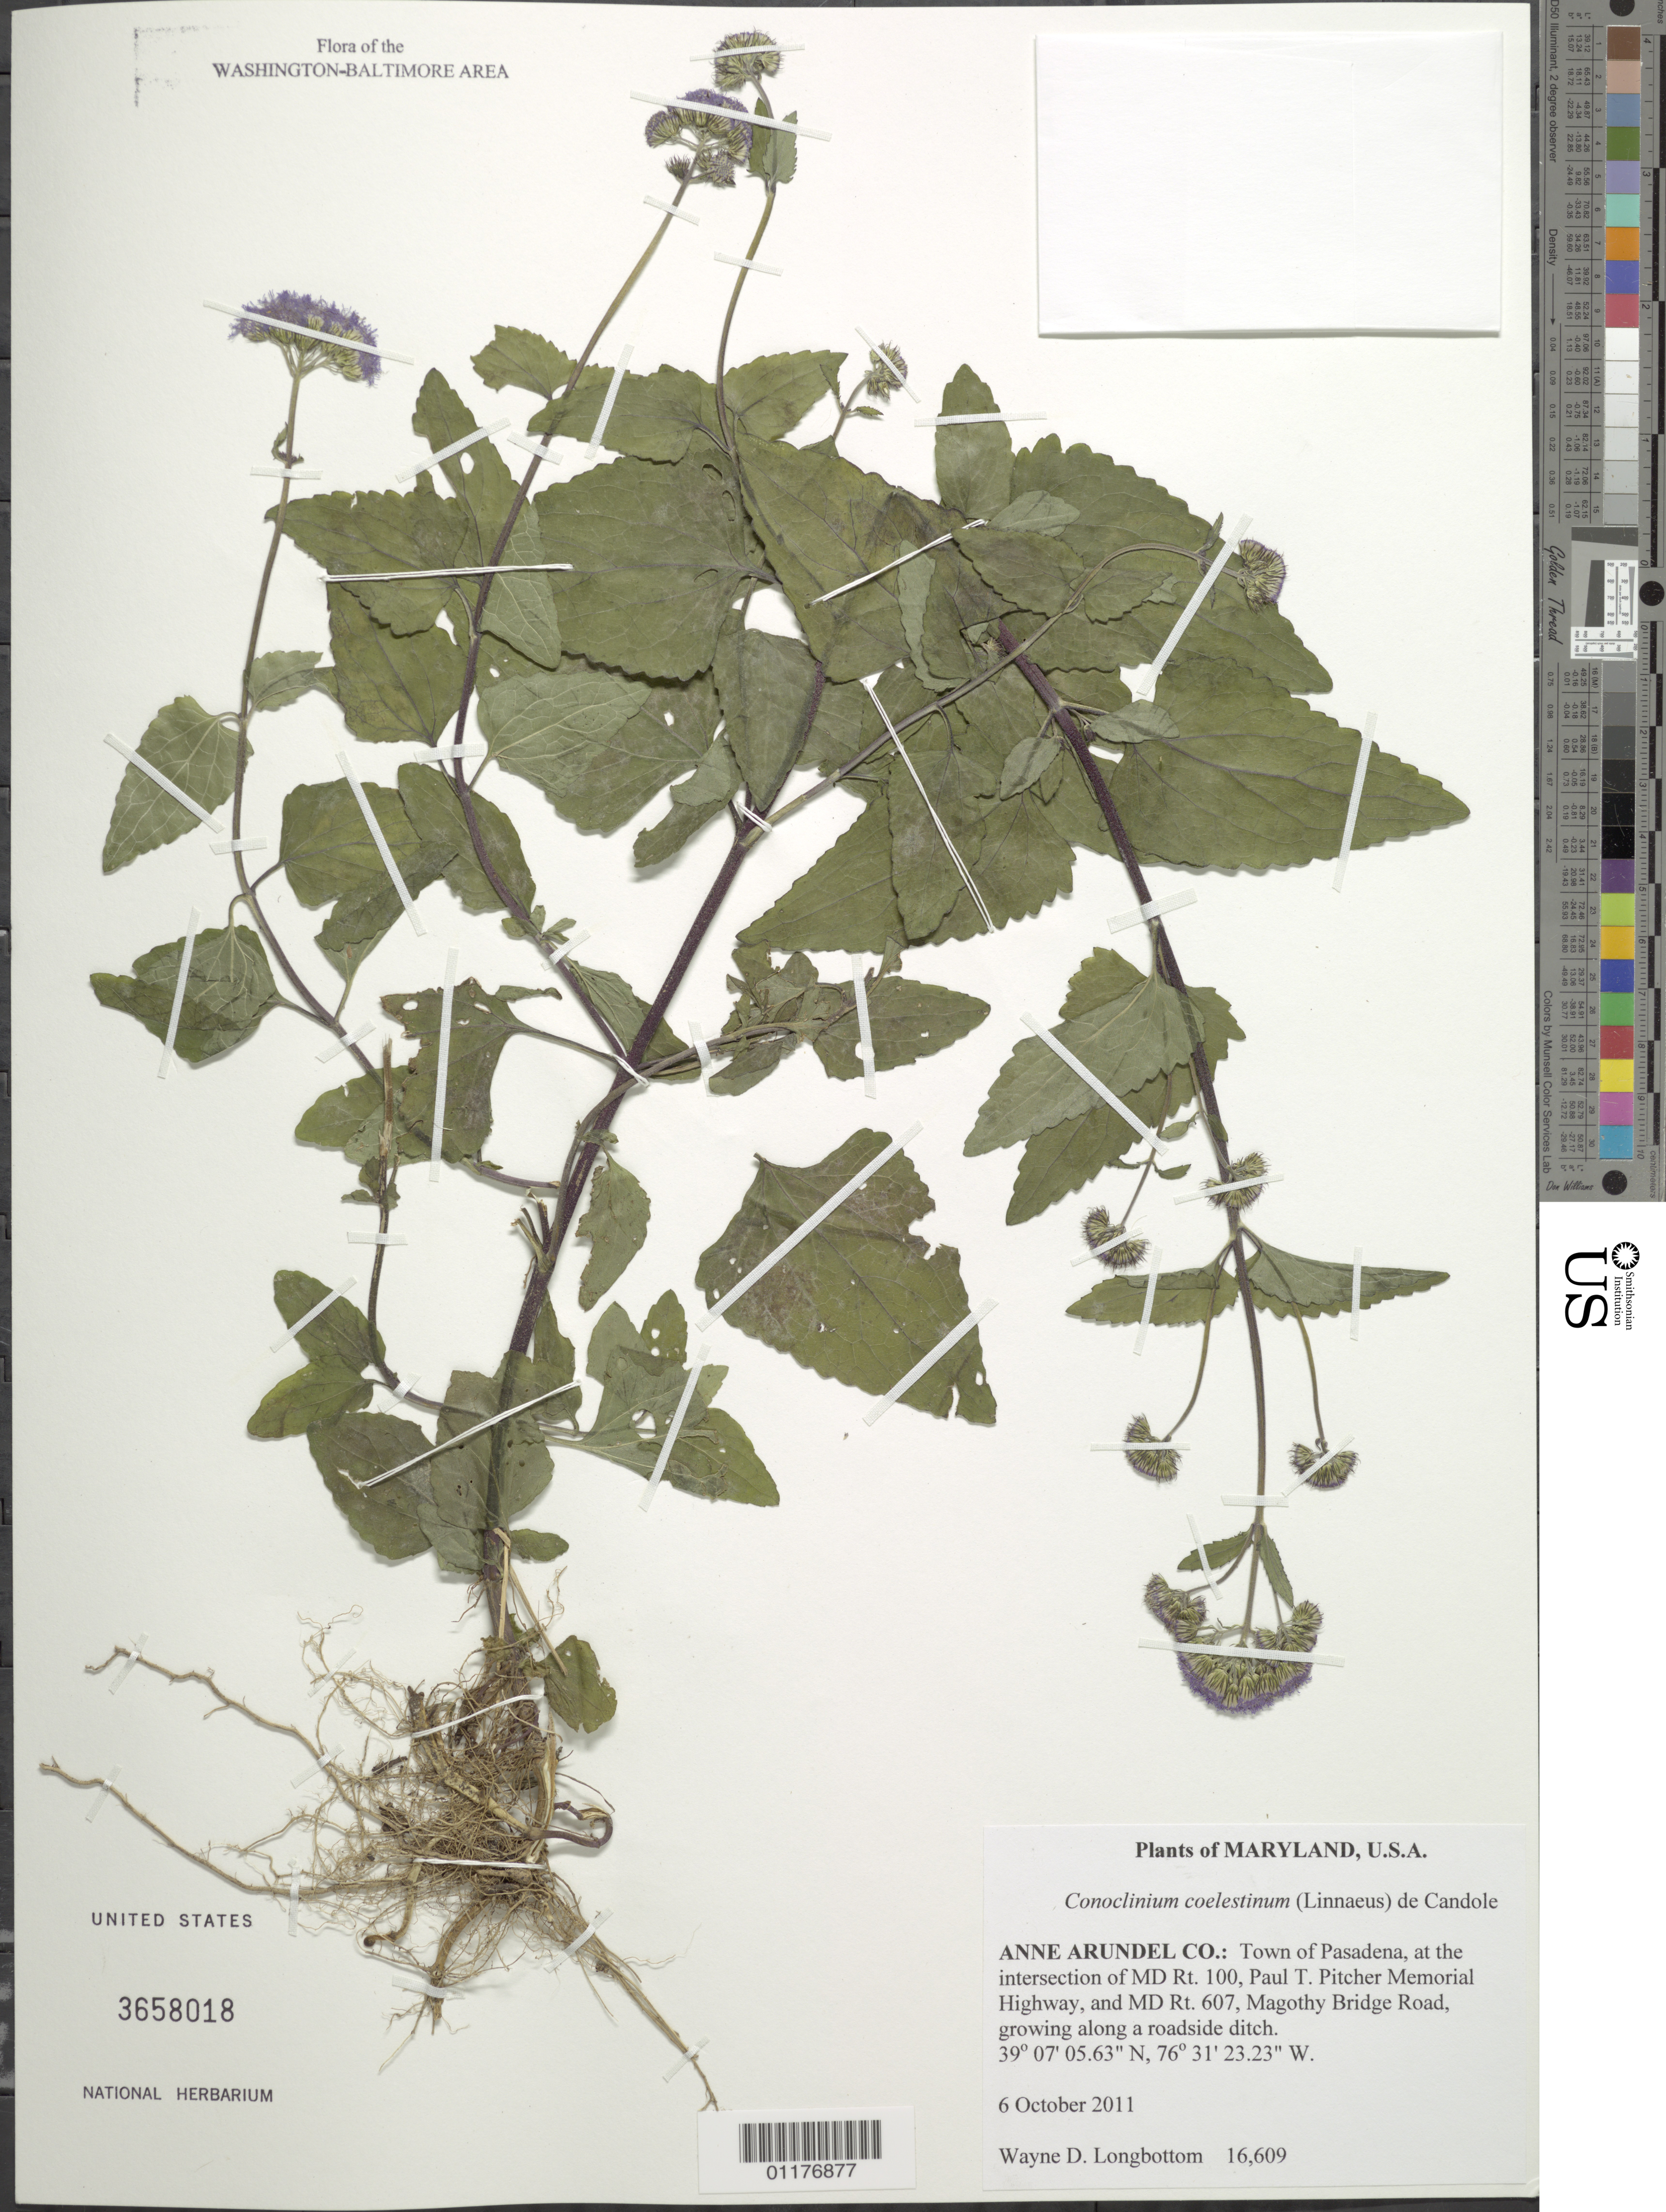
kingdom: Plantae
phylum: Tracheophyta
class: Magnoliopsida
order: Asterales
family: Asteraceae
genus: Conoclinium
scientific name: Conoclinium coelestinum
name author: (L.) DC.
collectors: W. D. Longbottom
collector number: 16609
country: United States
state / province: Maryland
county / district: Anne Arundel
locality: Pasadena at intersection of MD Rt. 100, Paul T Pitcher Memorial Hwy and MD Rt. 607, Magothy Bridge Road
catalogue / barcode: US 3658018